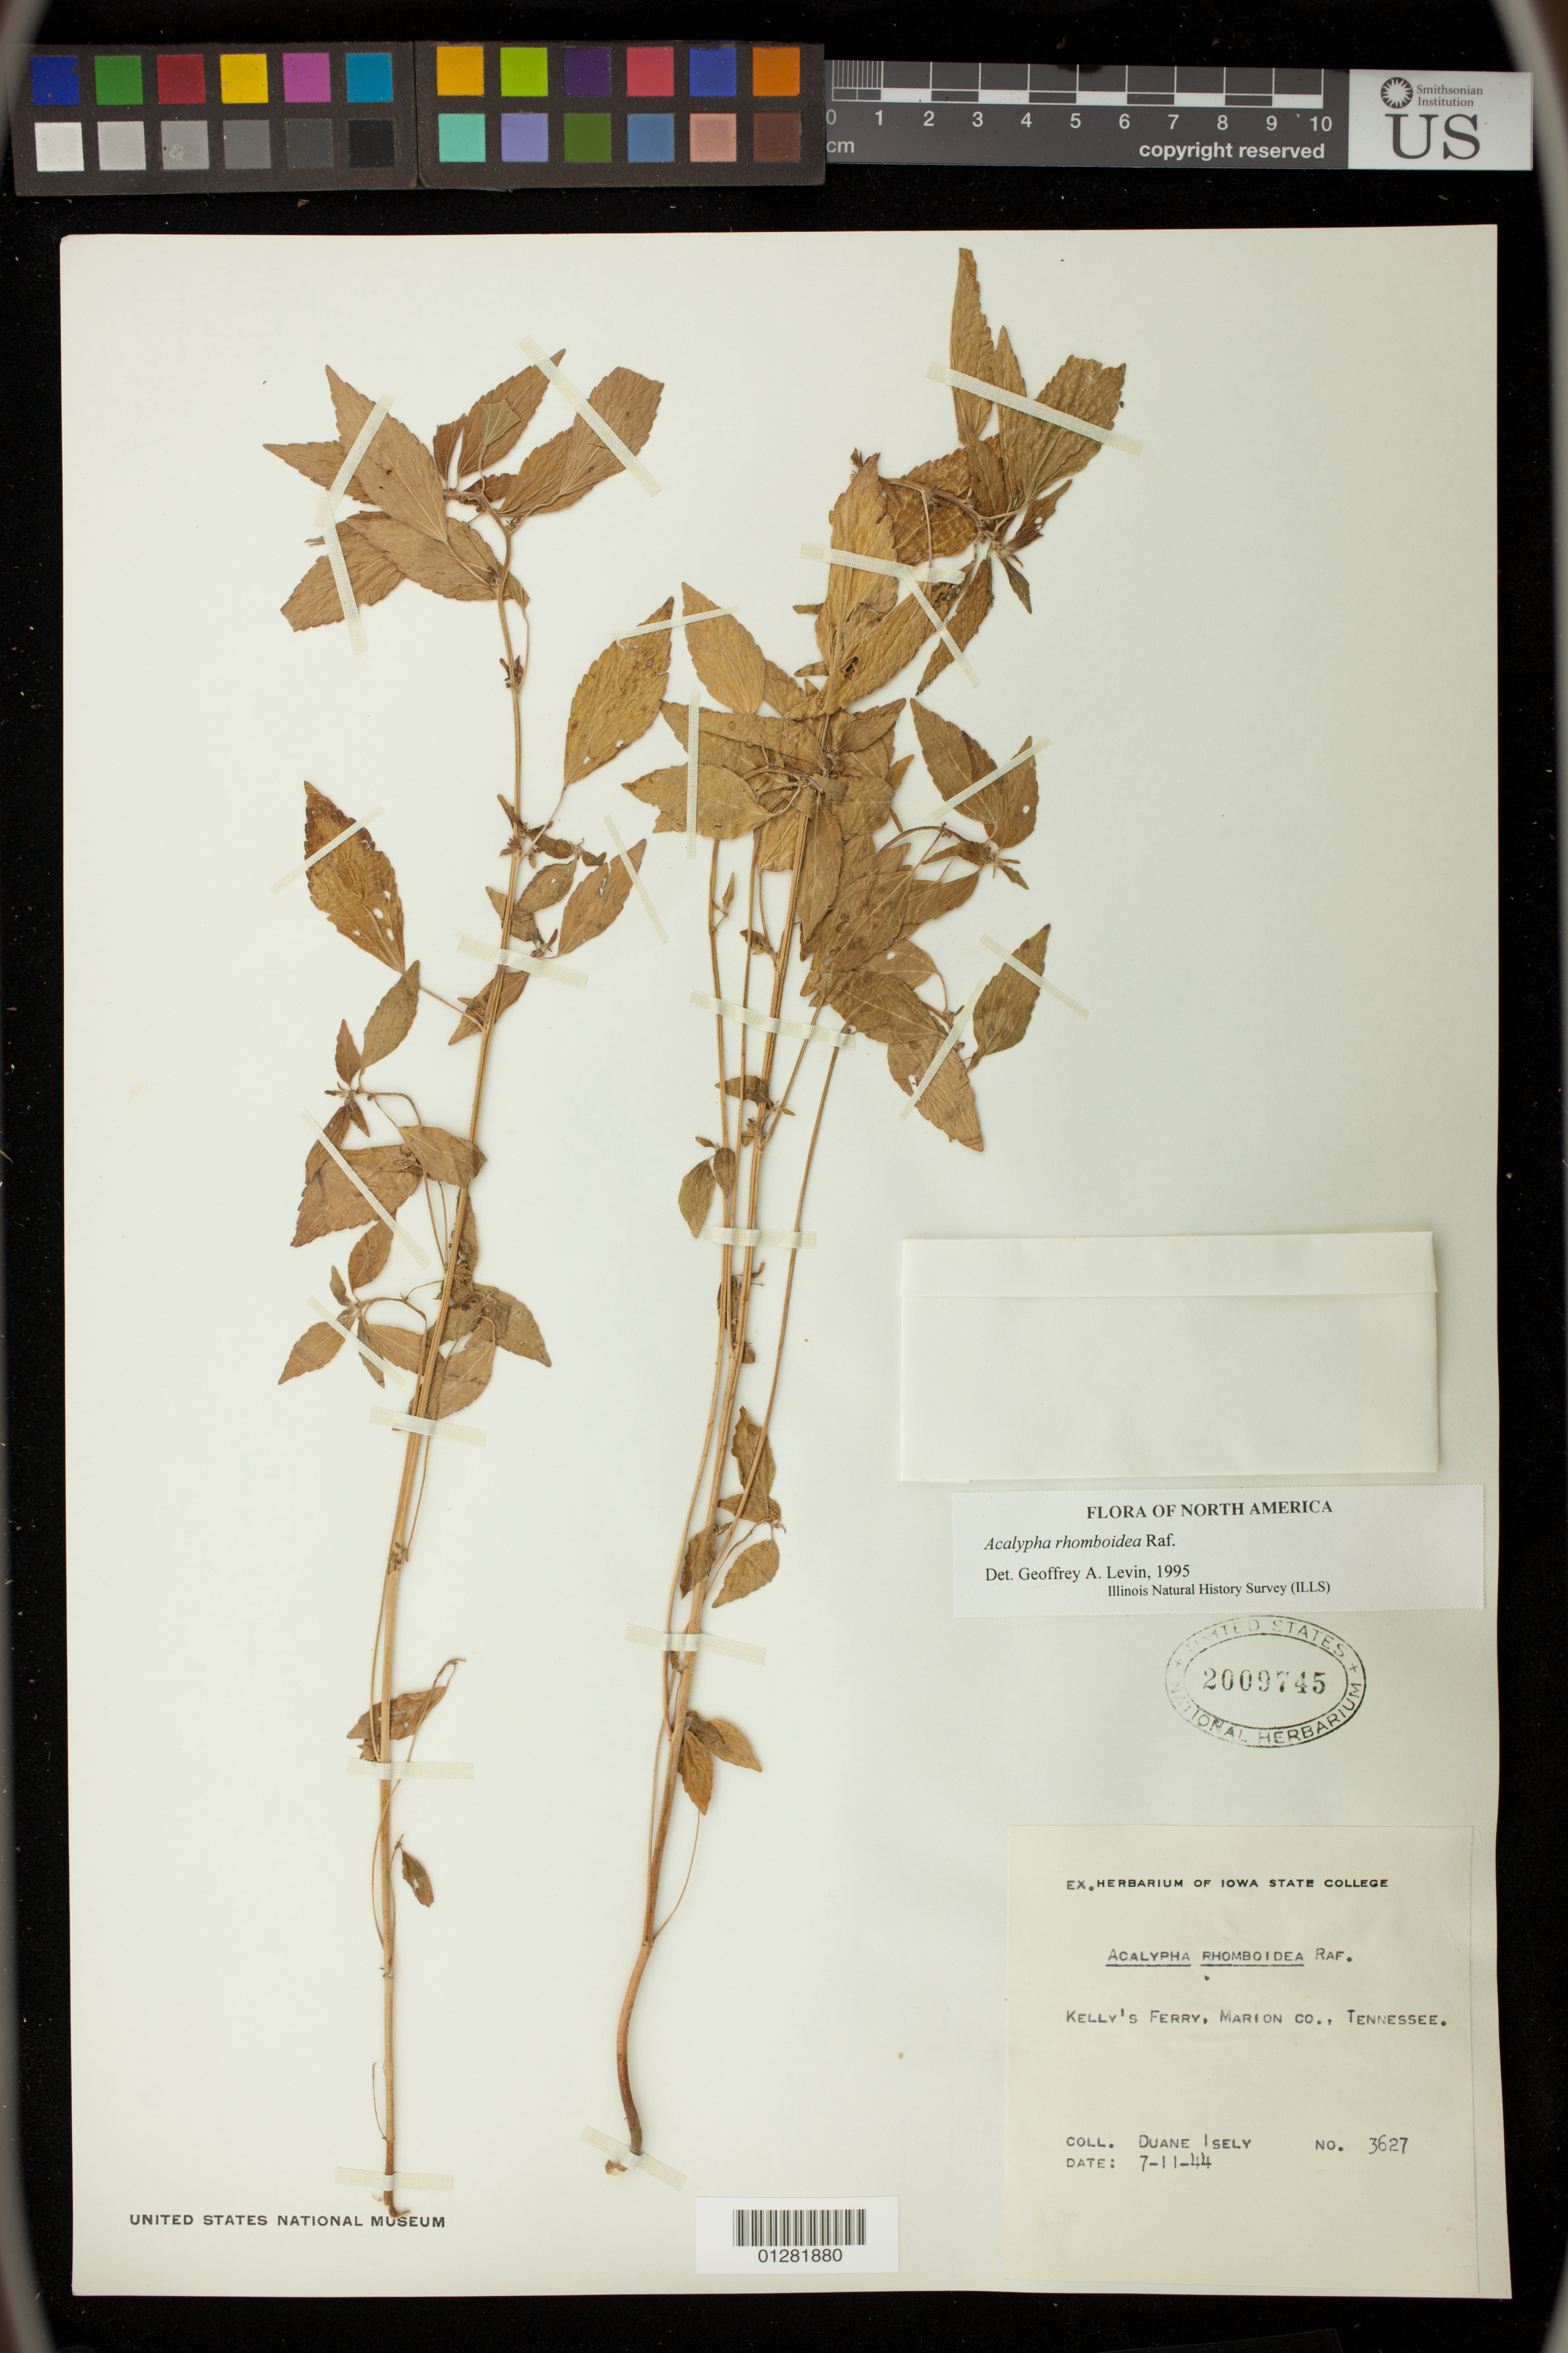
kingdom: Plantae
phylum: Tracheophyta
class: Magnoliopsida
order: Malpighiales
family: Euphorbiaceae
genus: Acalypha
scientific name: Acalypha rhomboidea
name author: Raf.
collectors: D. Isely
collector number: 3627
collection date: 1944-11-07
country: United States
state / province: Tennessee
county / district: Marion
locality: Kelly's Ferry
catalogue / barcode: US 2009745